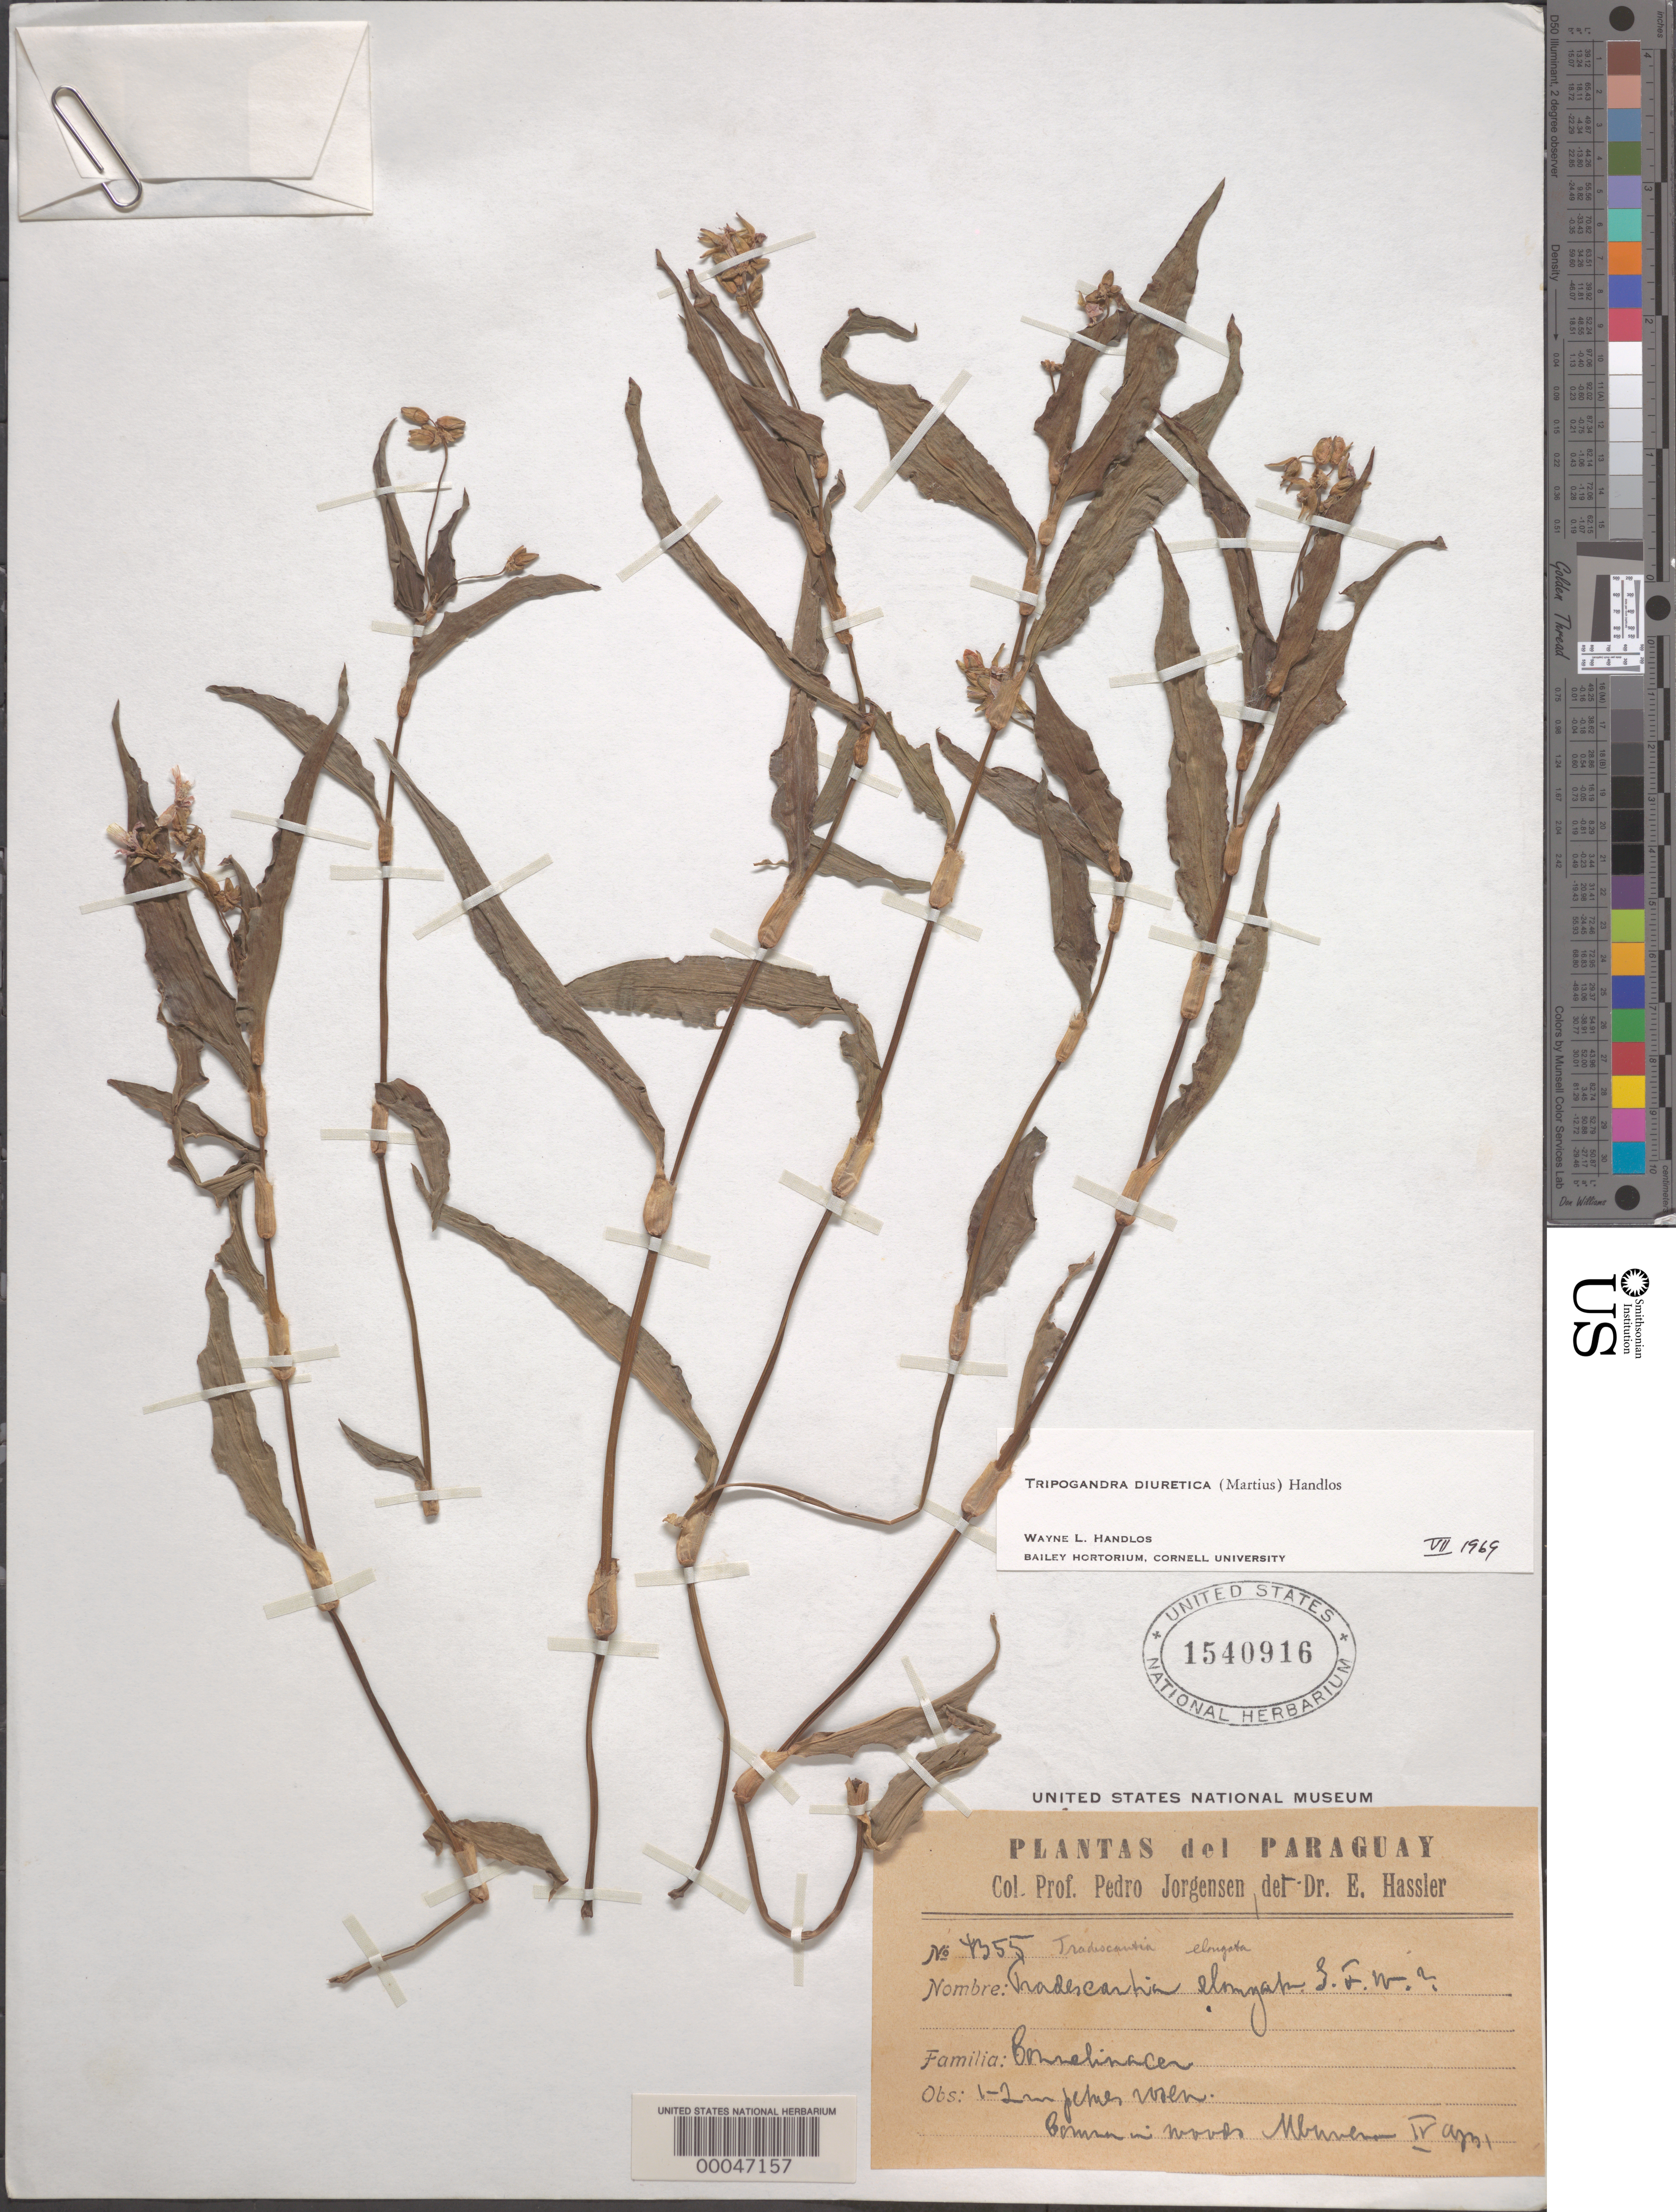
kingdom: Plantae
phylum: Tracheophyta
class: Liliopsida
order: Commelinales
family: Commelinaceae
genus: Tripogandra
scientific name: Tripogandra diuretica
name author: (Mart.) Handlos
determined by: Handlos, W. L.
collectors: P. Jorgensen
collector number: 4355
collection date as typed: Apr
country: Paraguay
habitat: Woods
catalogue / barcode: US 1540916